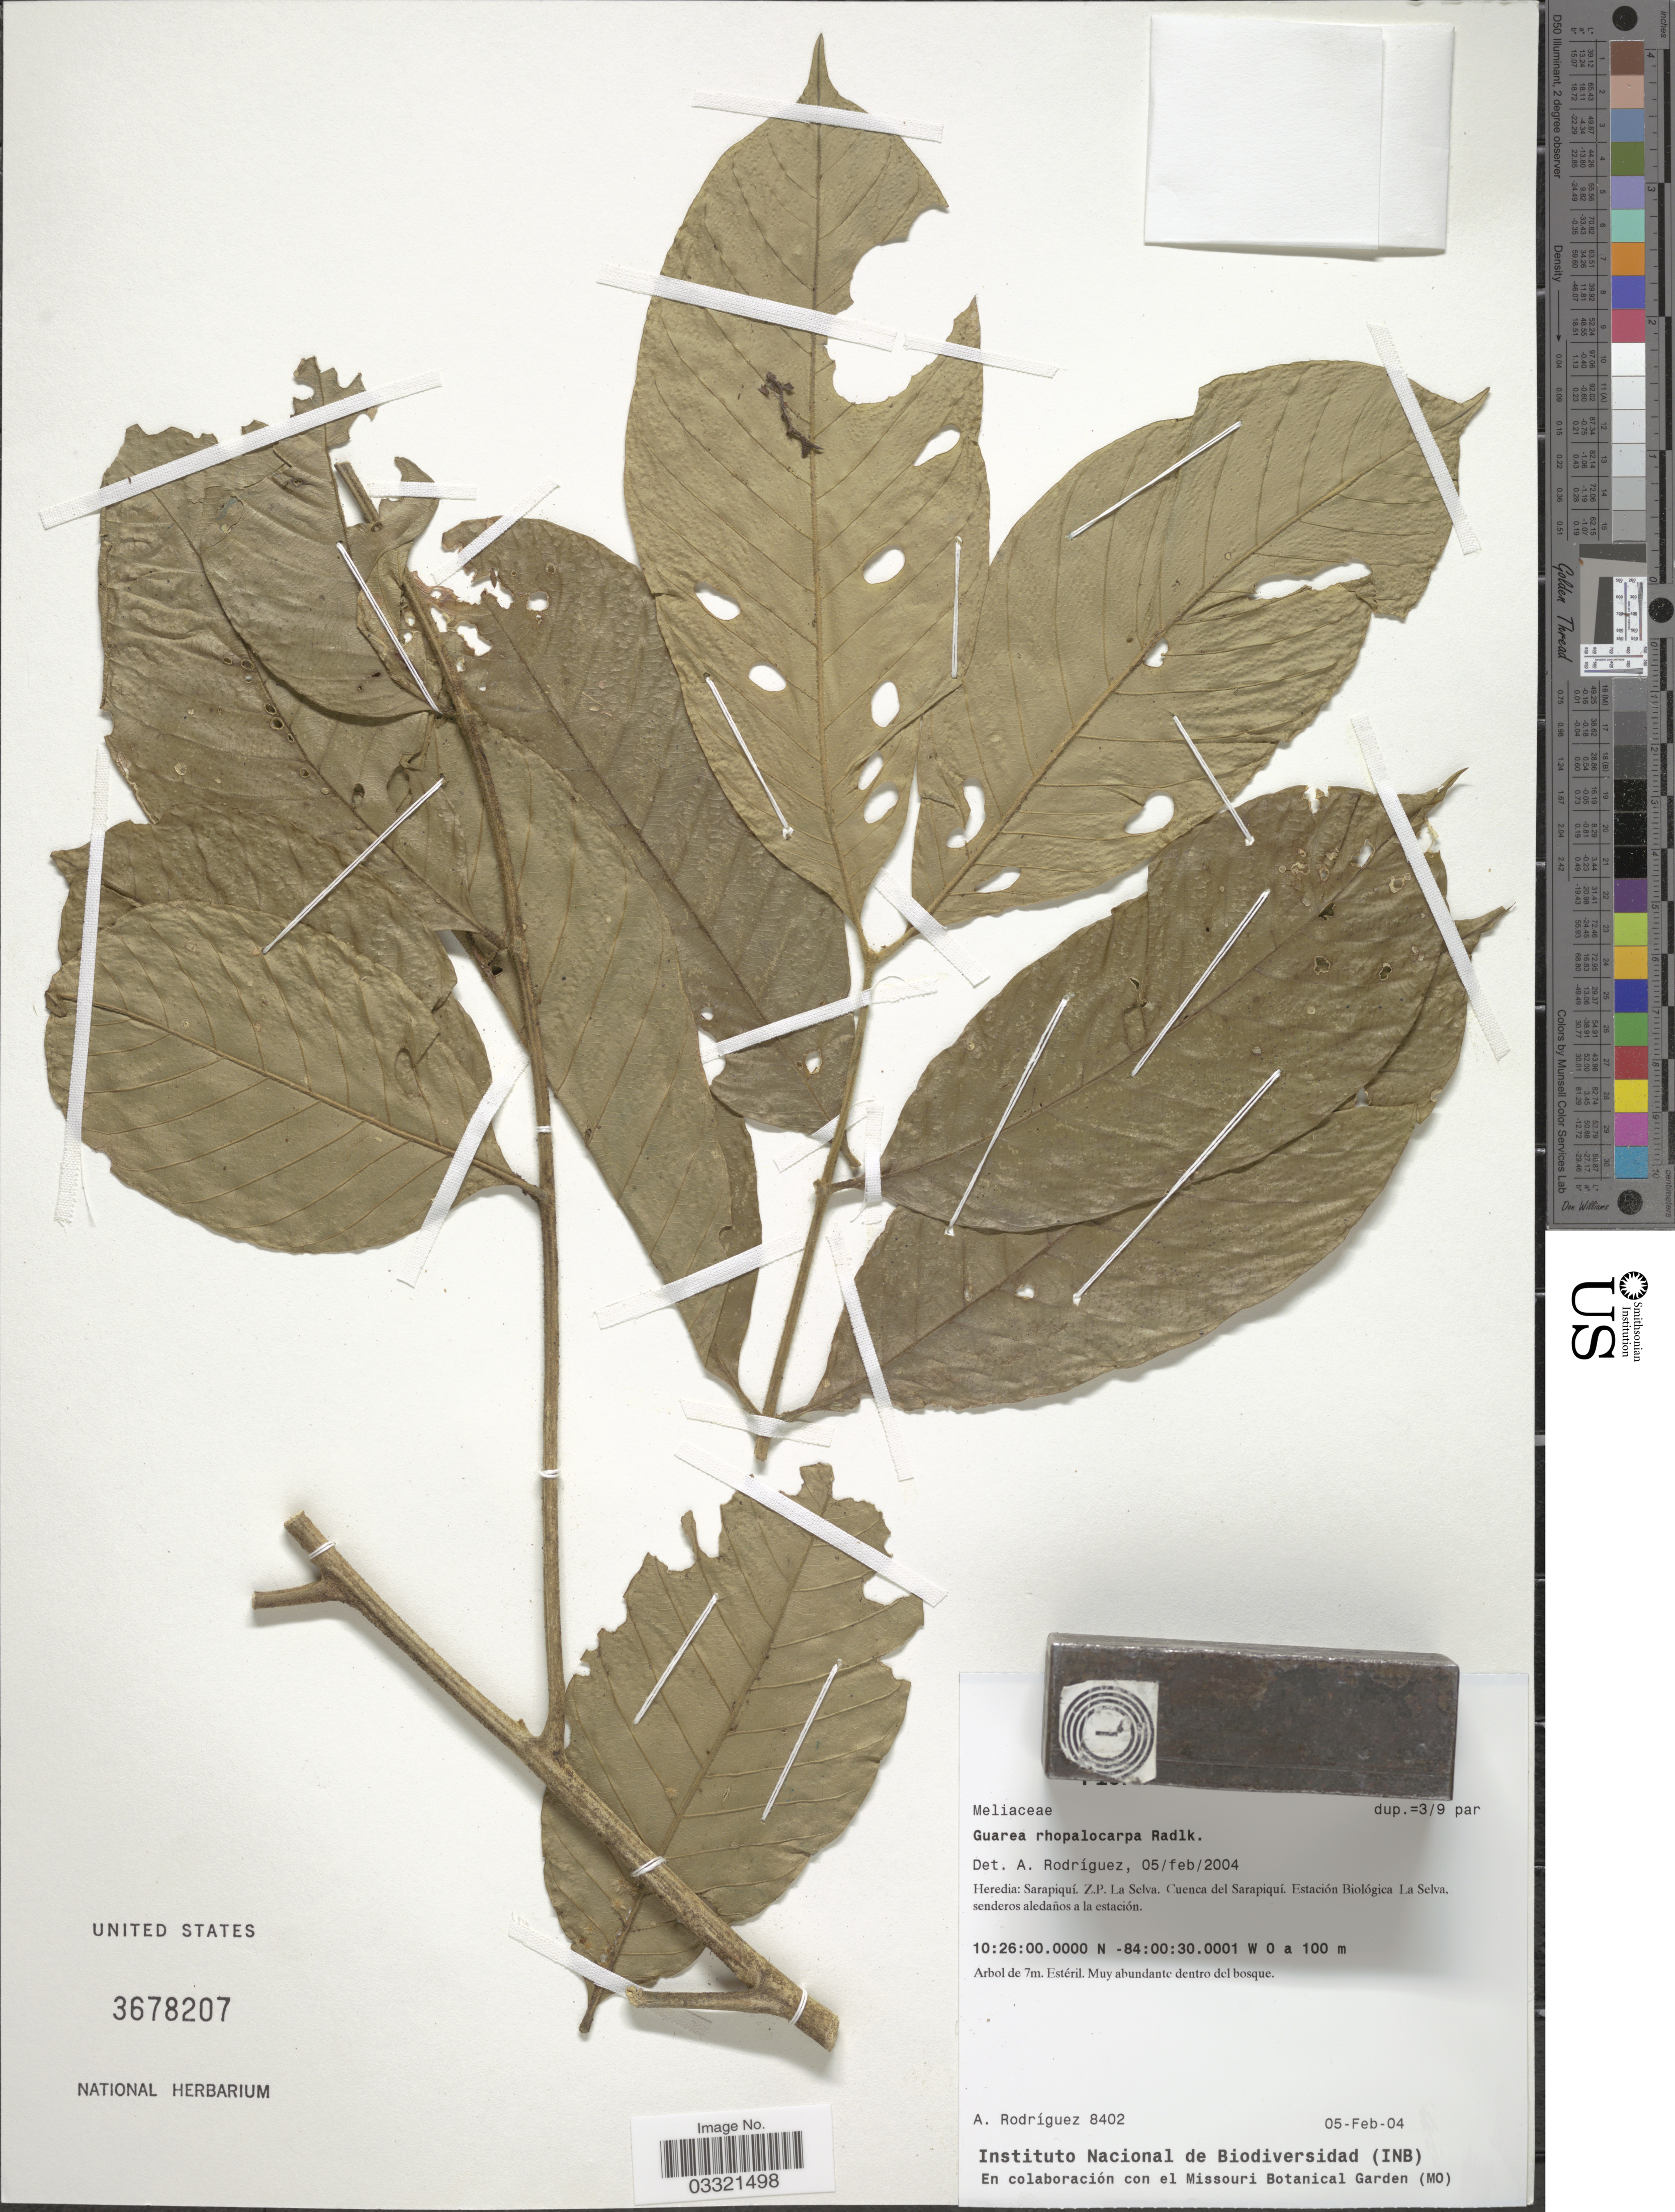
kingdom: Plantae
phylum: Tracheophyta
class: Magnoliopsida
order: Sapindales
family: Meliaceae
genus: Guarea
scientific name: Guarea rhopalocarpa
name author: Radlk.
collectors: A. Rodriguez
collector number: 8402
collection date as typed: Transcribed d/m/y: 5/2/4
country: Costa Rica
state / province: Heredia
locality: Sarapiquí. Z.P. La Selva, Cuenca del Sarapiquí. Estación Biológica La Selva, senderos aledaños a la estación. 10:26:00.0000 N -84:00:30.0001 W.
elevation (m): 0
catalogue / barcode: US 3678207